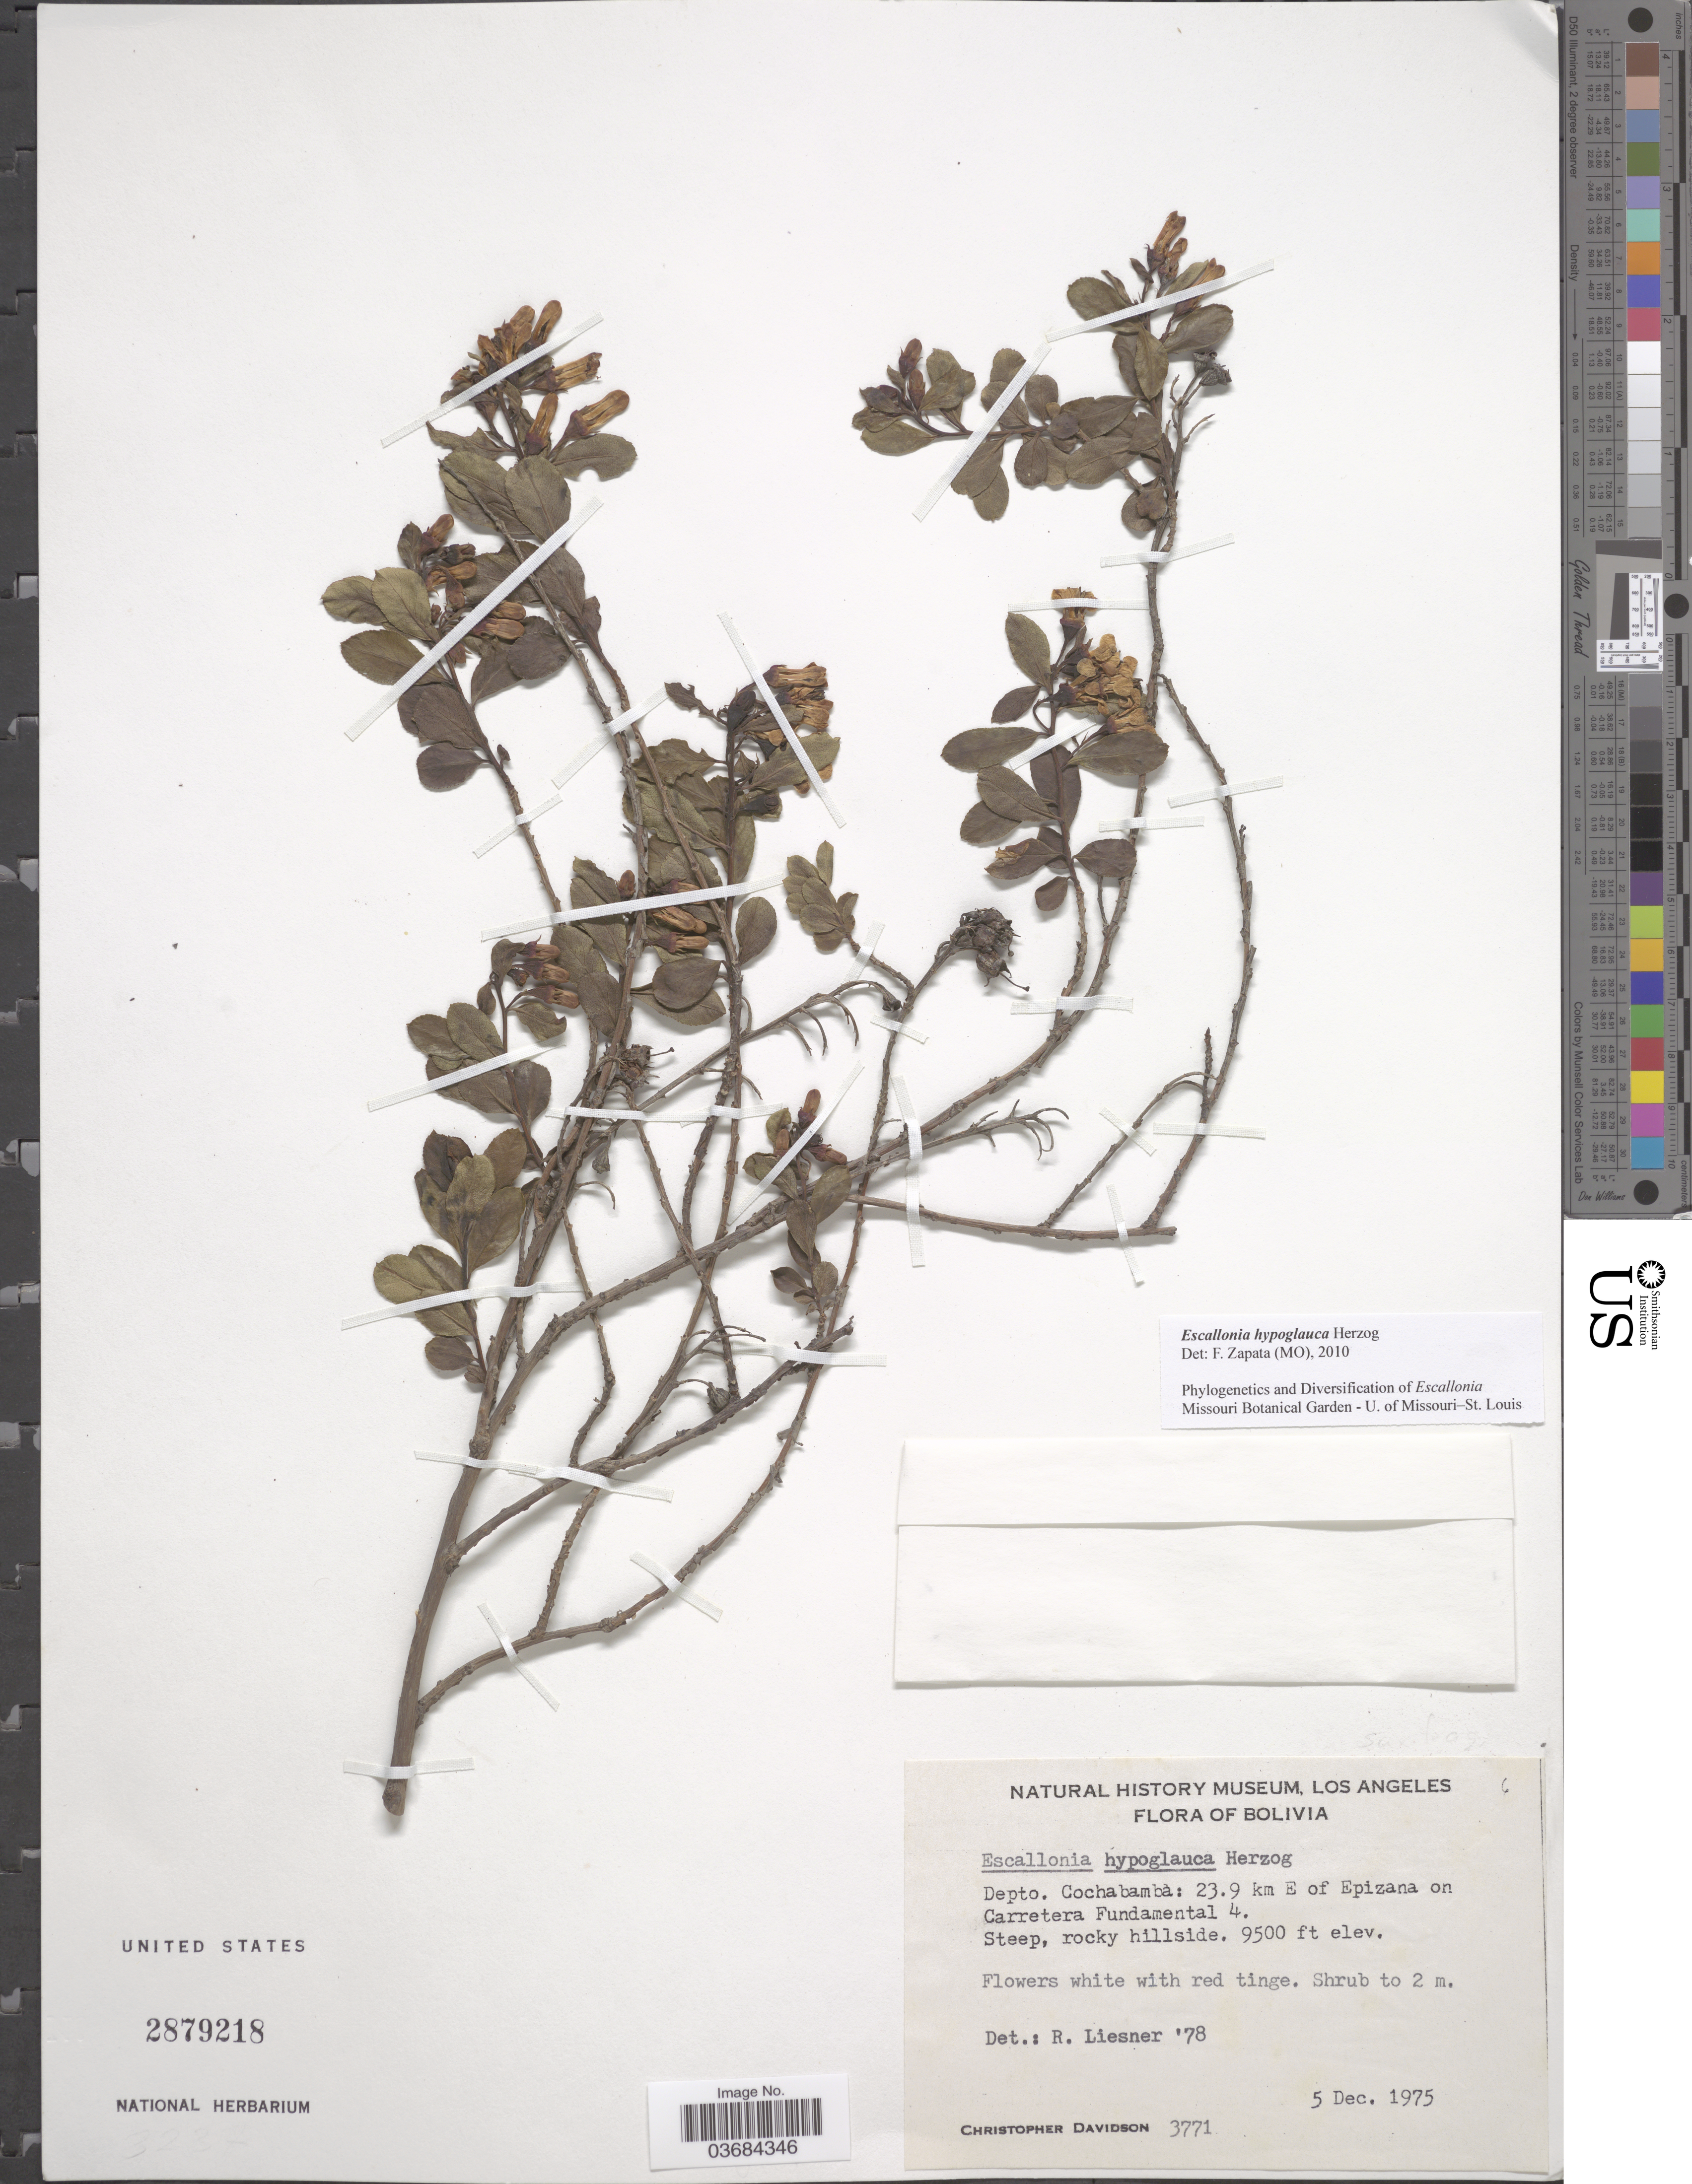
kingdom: Plantae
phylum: Tracheophyta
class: Magnoliopsida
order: Escalloniales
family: Escalloniaceae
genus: Escallonia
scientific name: Escallonia hypoglauca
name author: Herzog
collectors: C. Davidson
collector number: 3771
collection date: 1975-12-05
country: Bolivia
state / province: Cochabamba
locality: Depto. Cochabamba: 23.9 km E of Epizana on Carretera Fundamental 4.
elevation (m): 2896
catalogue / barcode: US 2879218